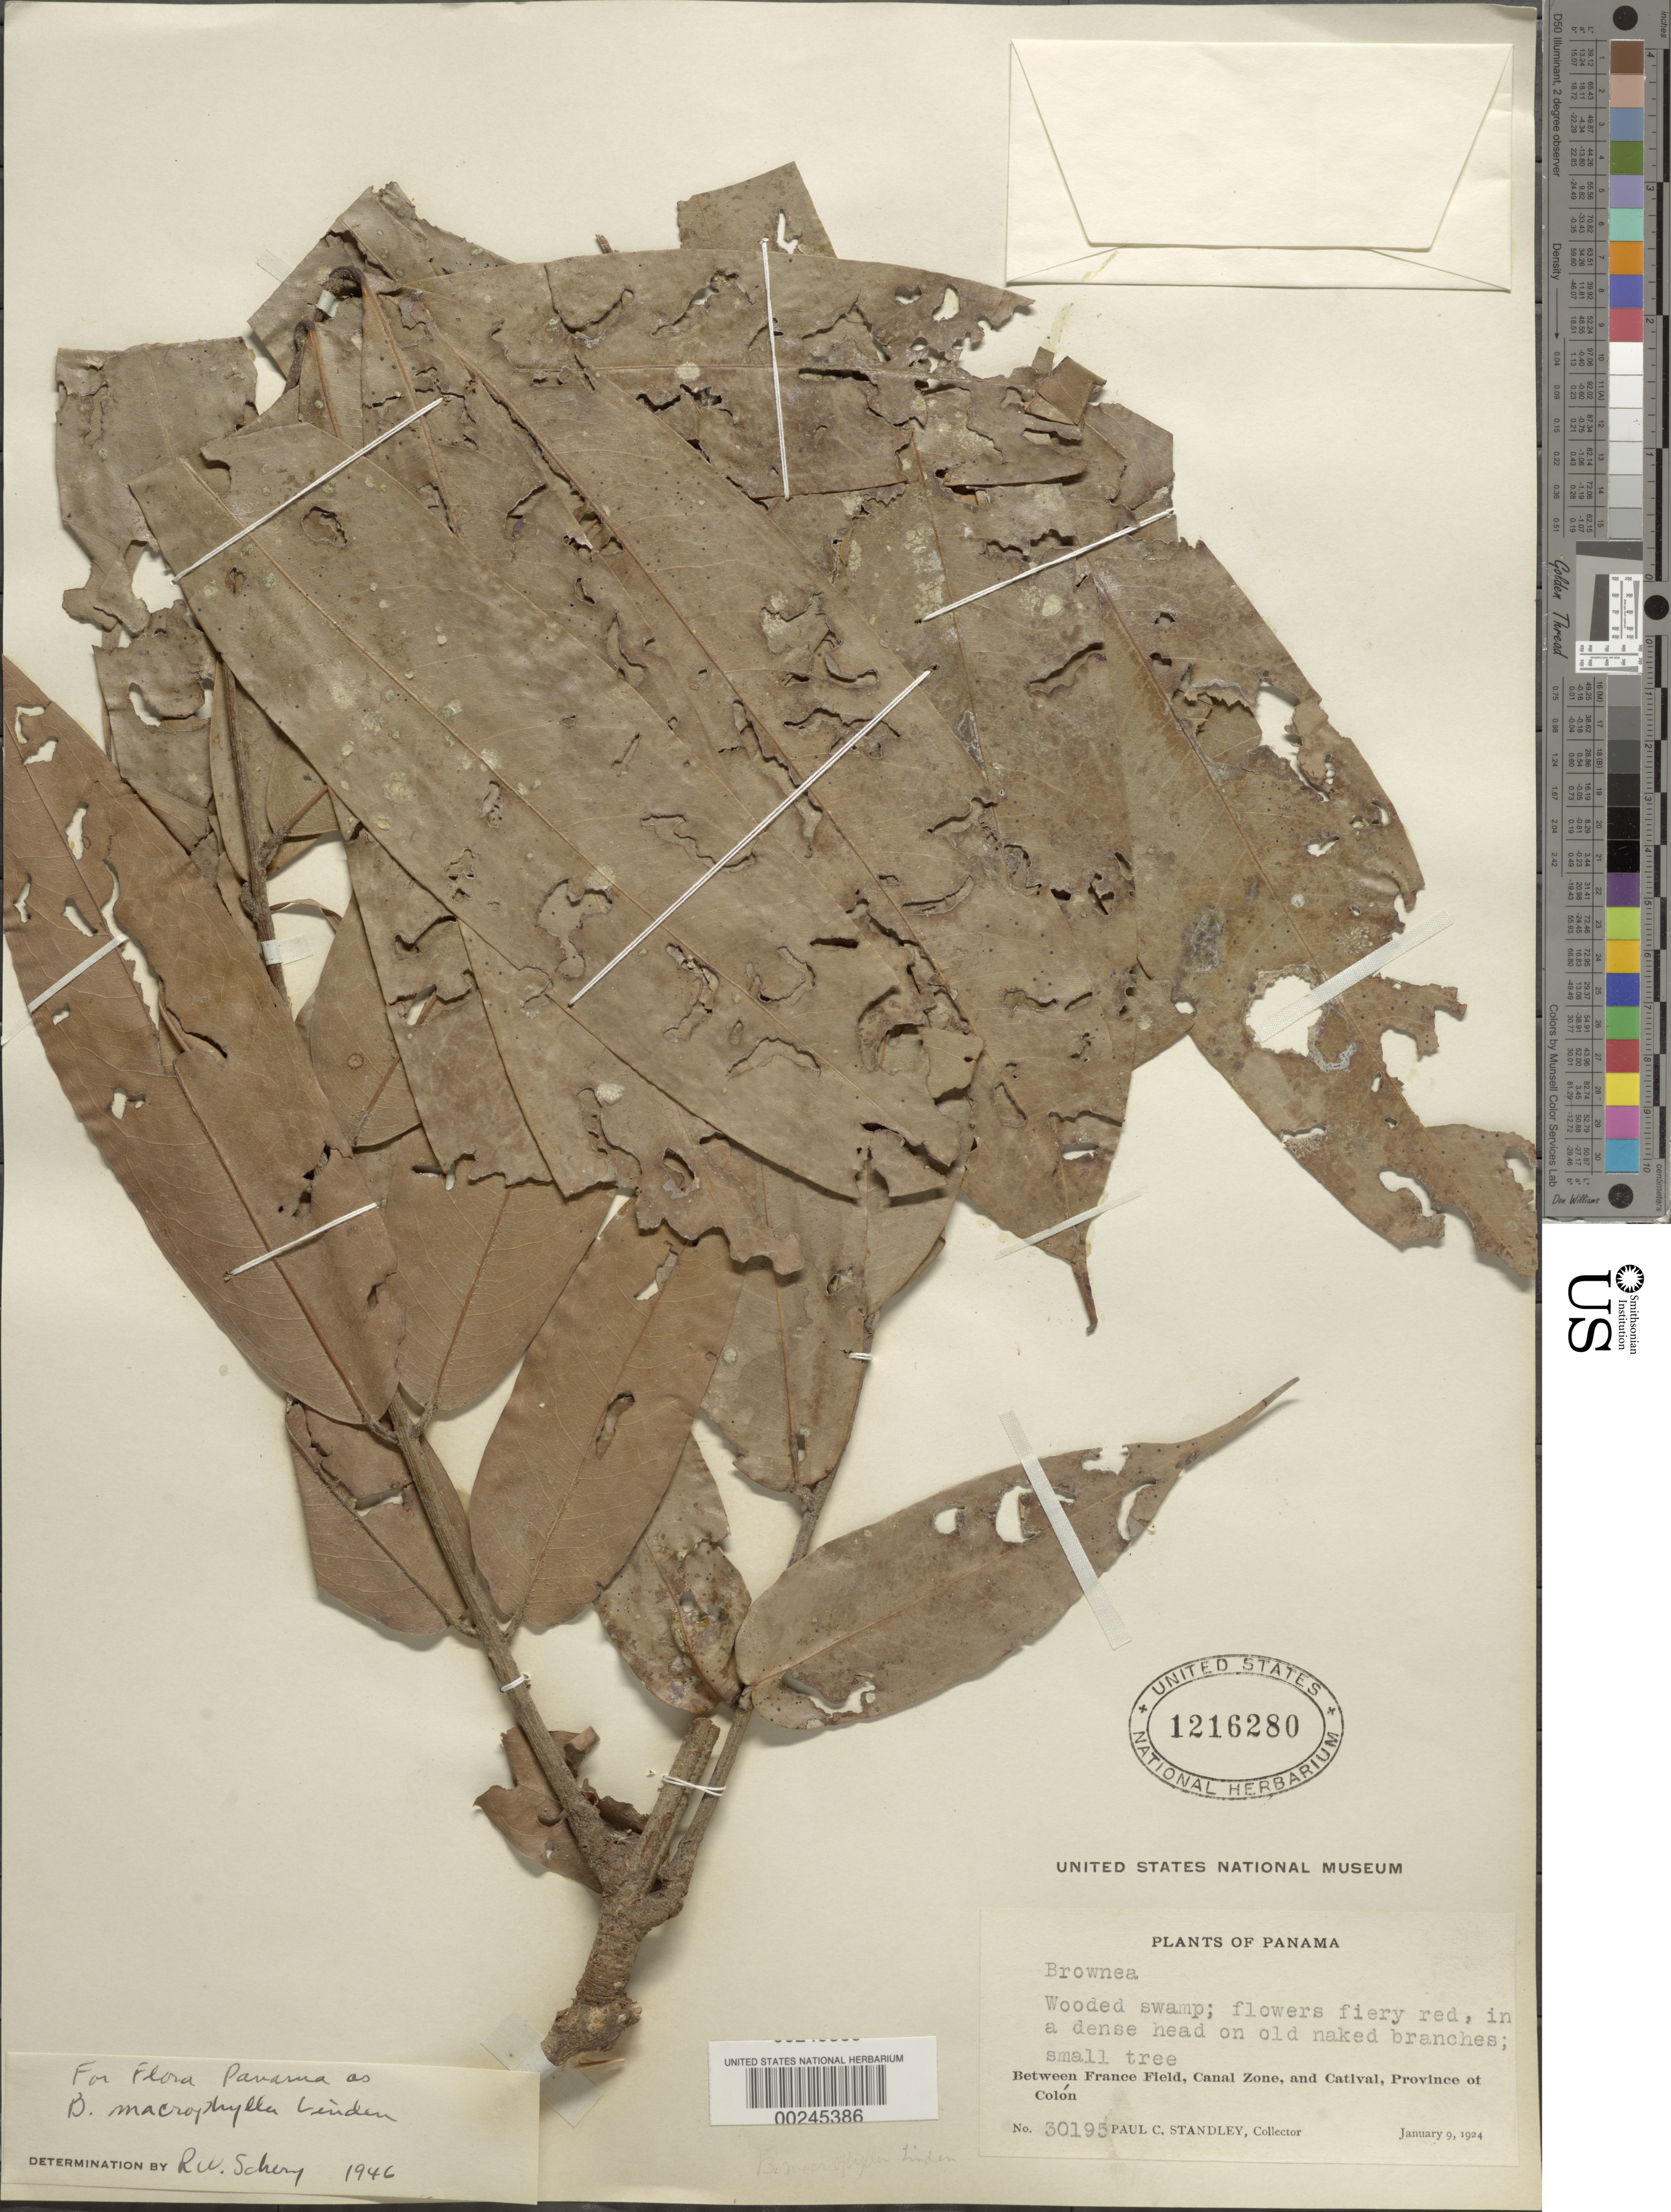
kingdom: Plantae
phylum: Tracheophyta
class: Magnoliopsida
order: Fabales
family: Fabaceae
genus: Brownea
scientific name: Brownea macrophylla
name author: B.L. Linden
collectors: P. C. Standley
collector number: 30195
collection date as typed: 09 Jan 1924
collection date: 1924-01-09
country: Panama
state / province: Colón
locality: Between France Field, Canal Zone, and Catival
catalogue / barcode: US 1216280